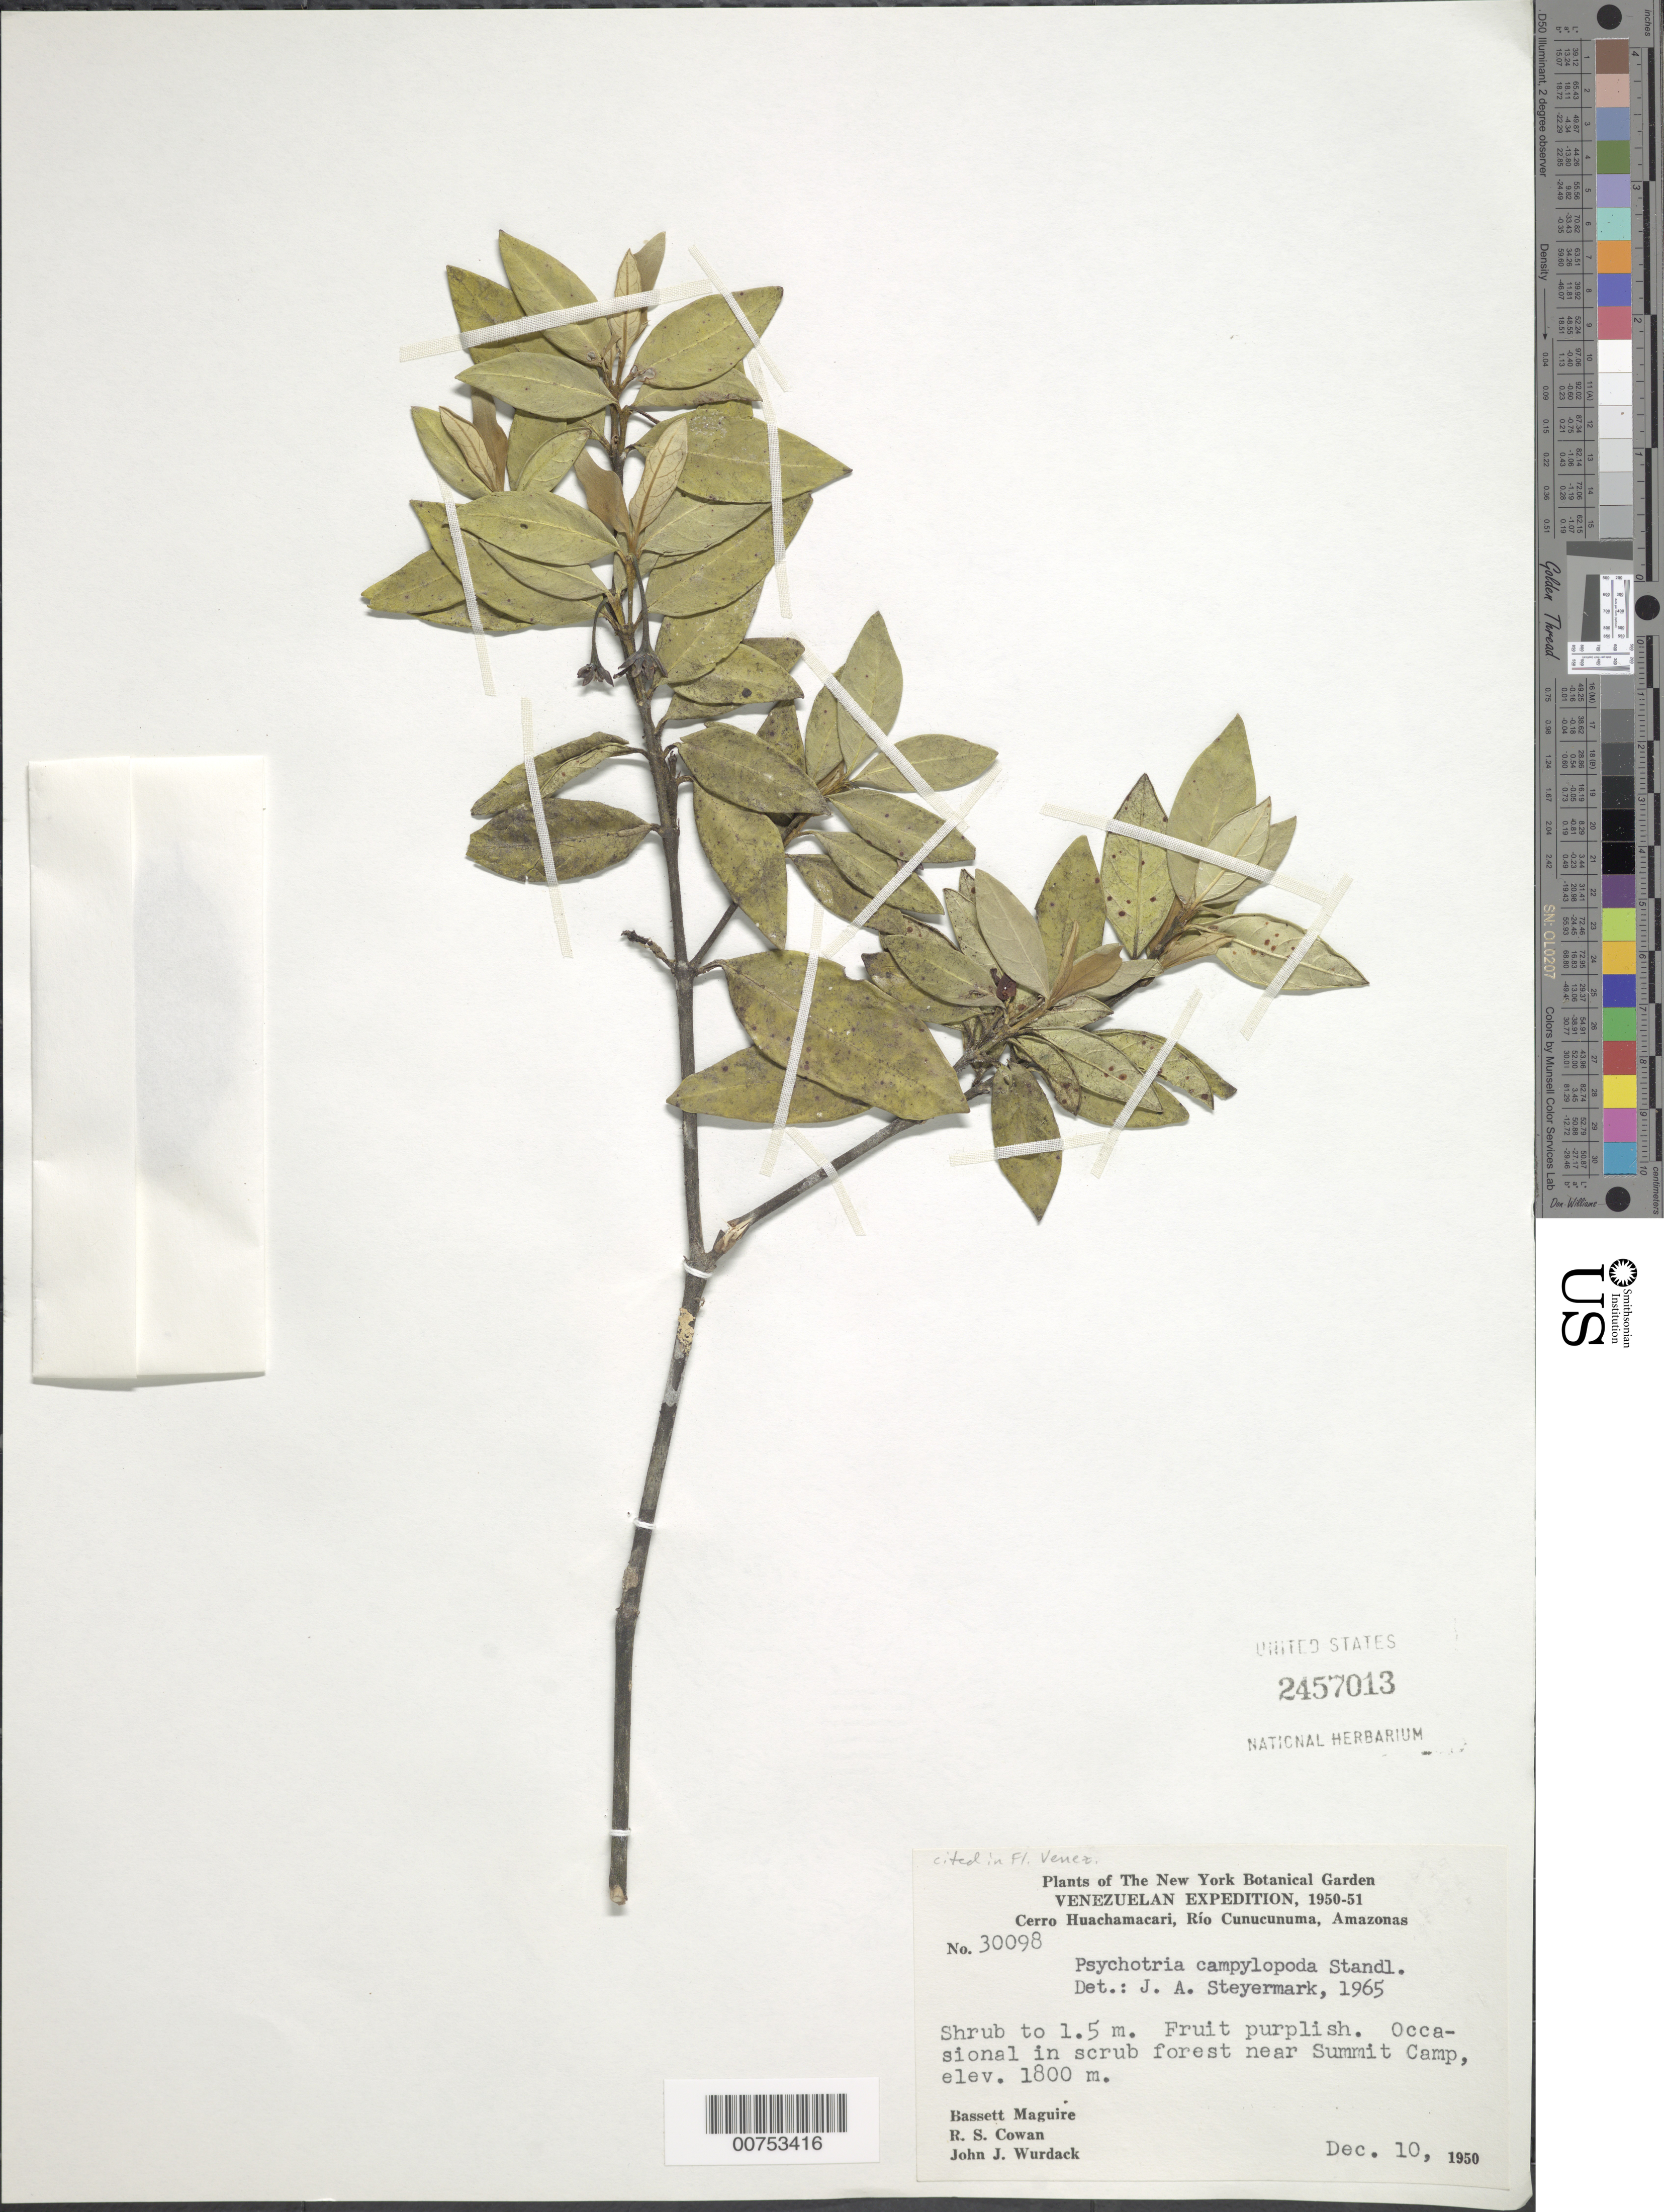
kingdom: Plantae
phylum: Tracheophyta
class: Magnoliopsida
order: Gentianales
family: Rubiaceae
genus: Psychotria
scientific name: Psychotria campylopoda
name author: Standl.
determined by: Steyermark, Julian A., (VEN)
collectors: B. Maguire, R. S. Cowan & J. J. Wurdack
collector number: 30098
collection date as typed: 10-Dec-50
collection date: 1950-12-10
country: Venezuela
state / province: Amazonas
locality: Cerro Huachamacari, Río Cunucunuma, near Summit Camp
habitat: Scrub forest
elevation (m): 1800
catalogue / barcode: US 2457013